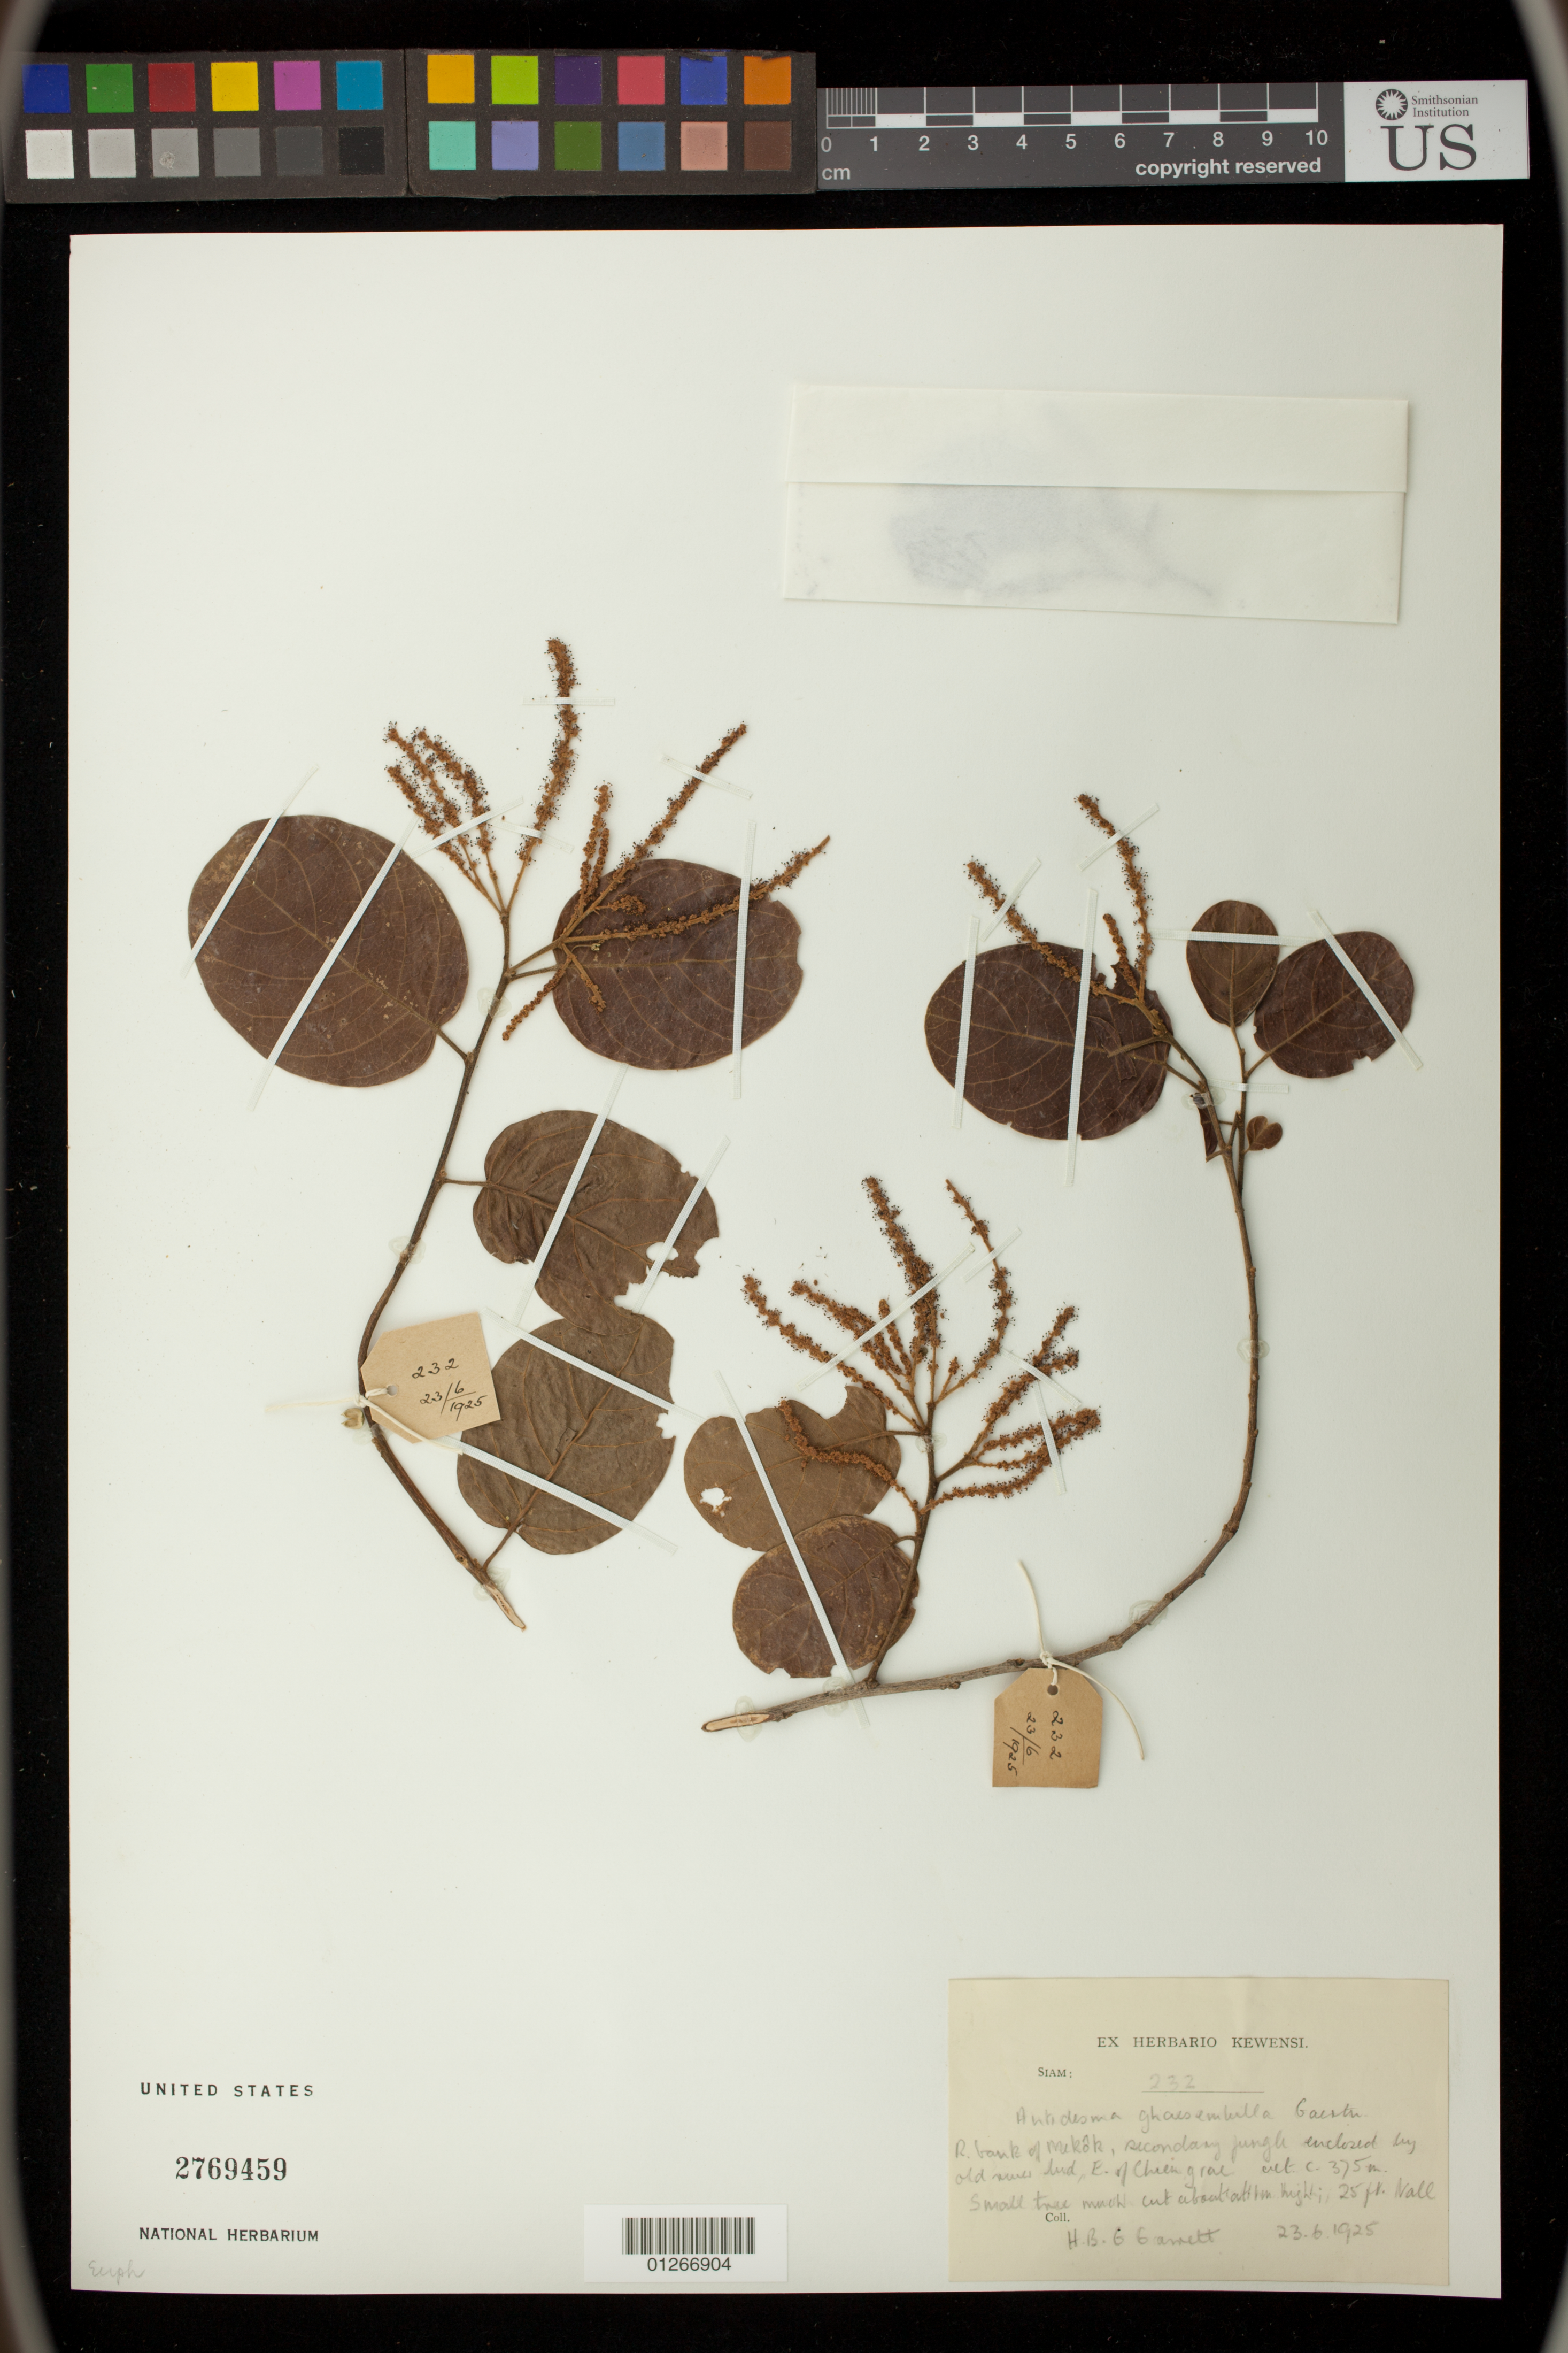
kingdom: Plantae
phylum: Tracheophyta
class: Magnoliopsida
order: Malpighiales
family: Phyllanthaceae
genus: Antidesma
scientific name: Antidesma ghaesembilla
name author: Gaertn.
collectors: H. Garrett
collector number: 232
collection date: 1925-06-23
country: Thailand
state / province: Chiang Rai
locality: R. bank of Mekok, E. of Chiengrae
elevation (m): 375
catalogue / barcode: US 2769459